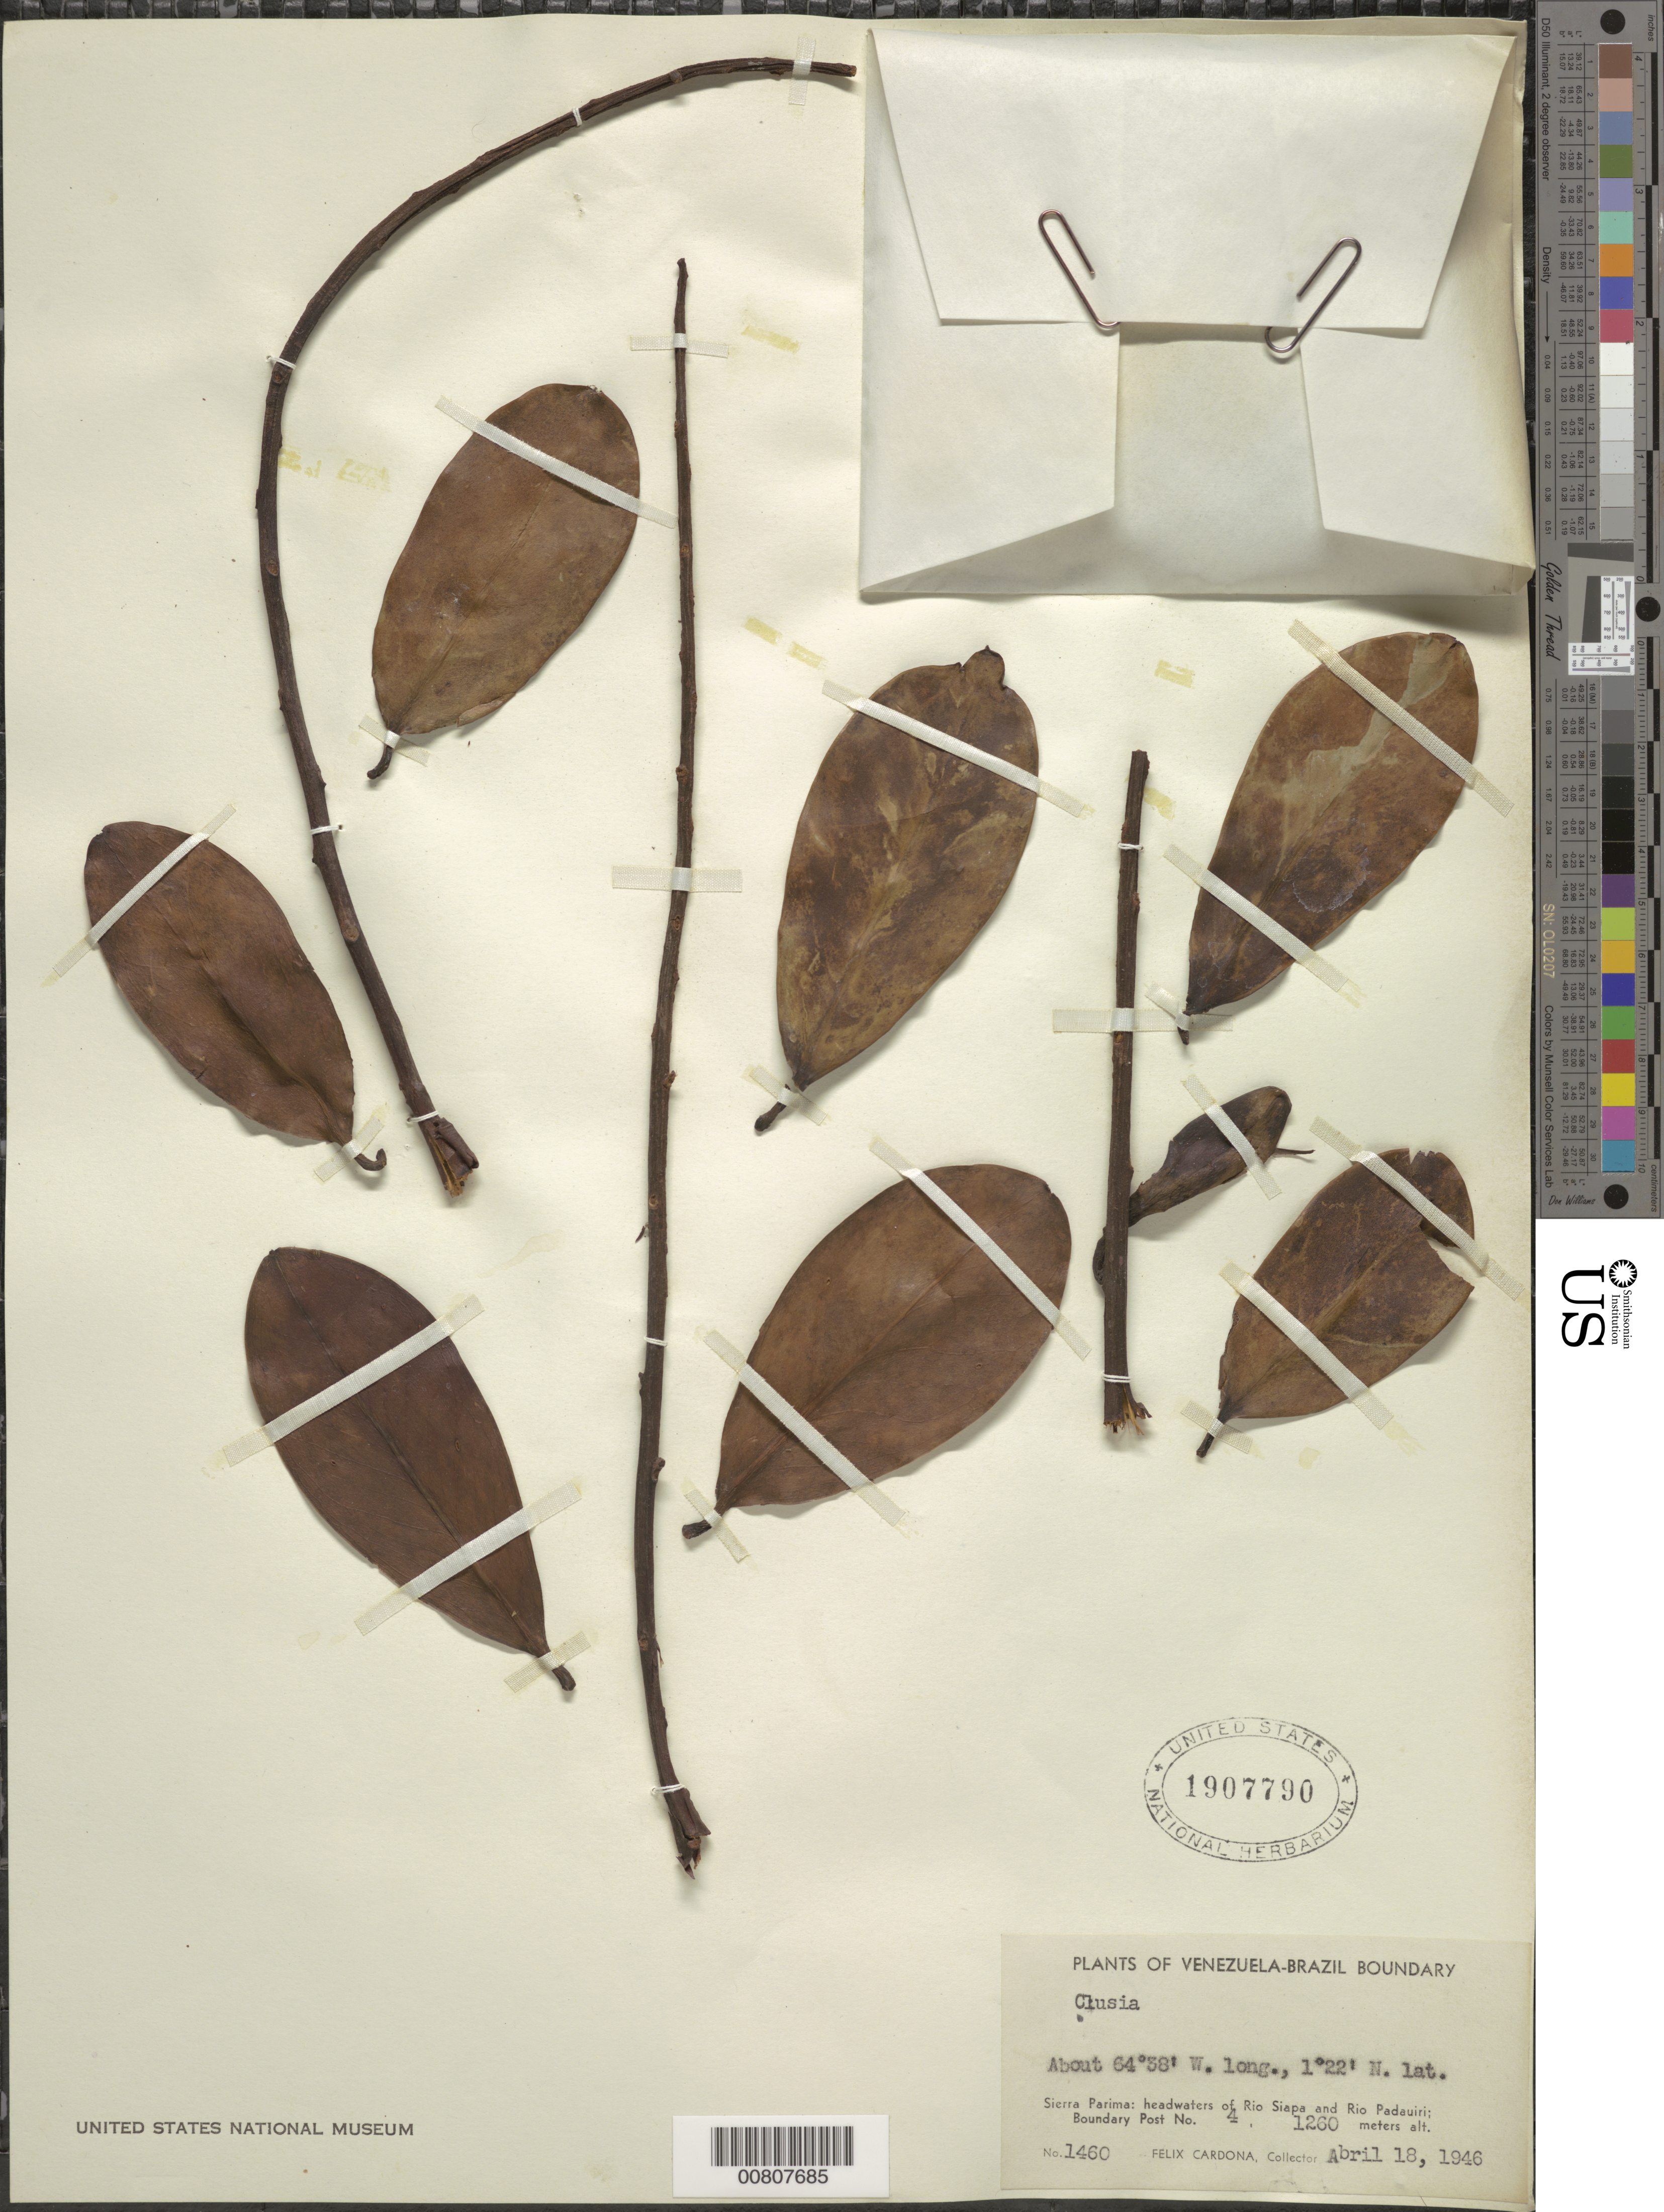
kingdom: Plantae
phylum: Tracheophyta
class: Magnoliopsida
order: Malpighiales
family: Clusiaceae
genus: Clusia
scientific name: Clusia sp.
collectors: F. Cardona Puig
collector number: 1460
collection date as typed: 18-Apr-46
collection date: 1946-04-18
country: Venezuela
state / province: Amazonas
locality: Sierra Parima, headwaters of Río Siapa and Río Padauiri; Boundary Post no. 4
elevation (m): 1260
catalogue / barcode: US 1907790